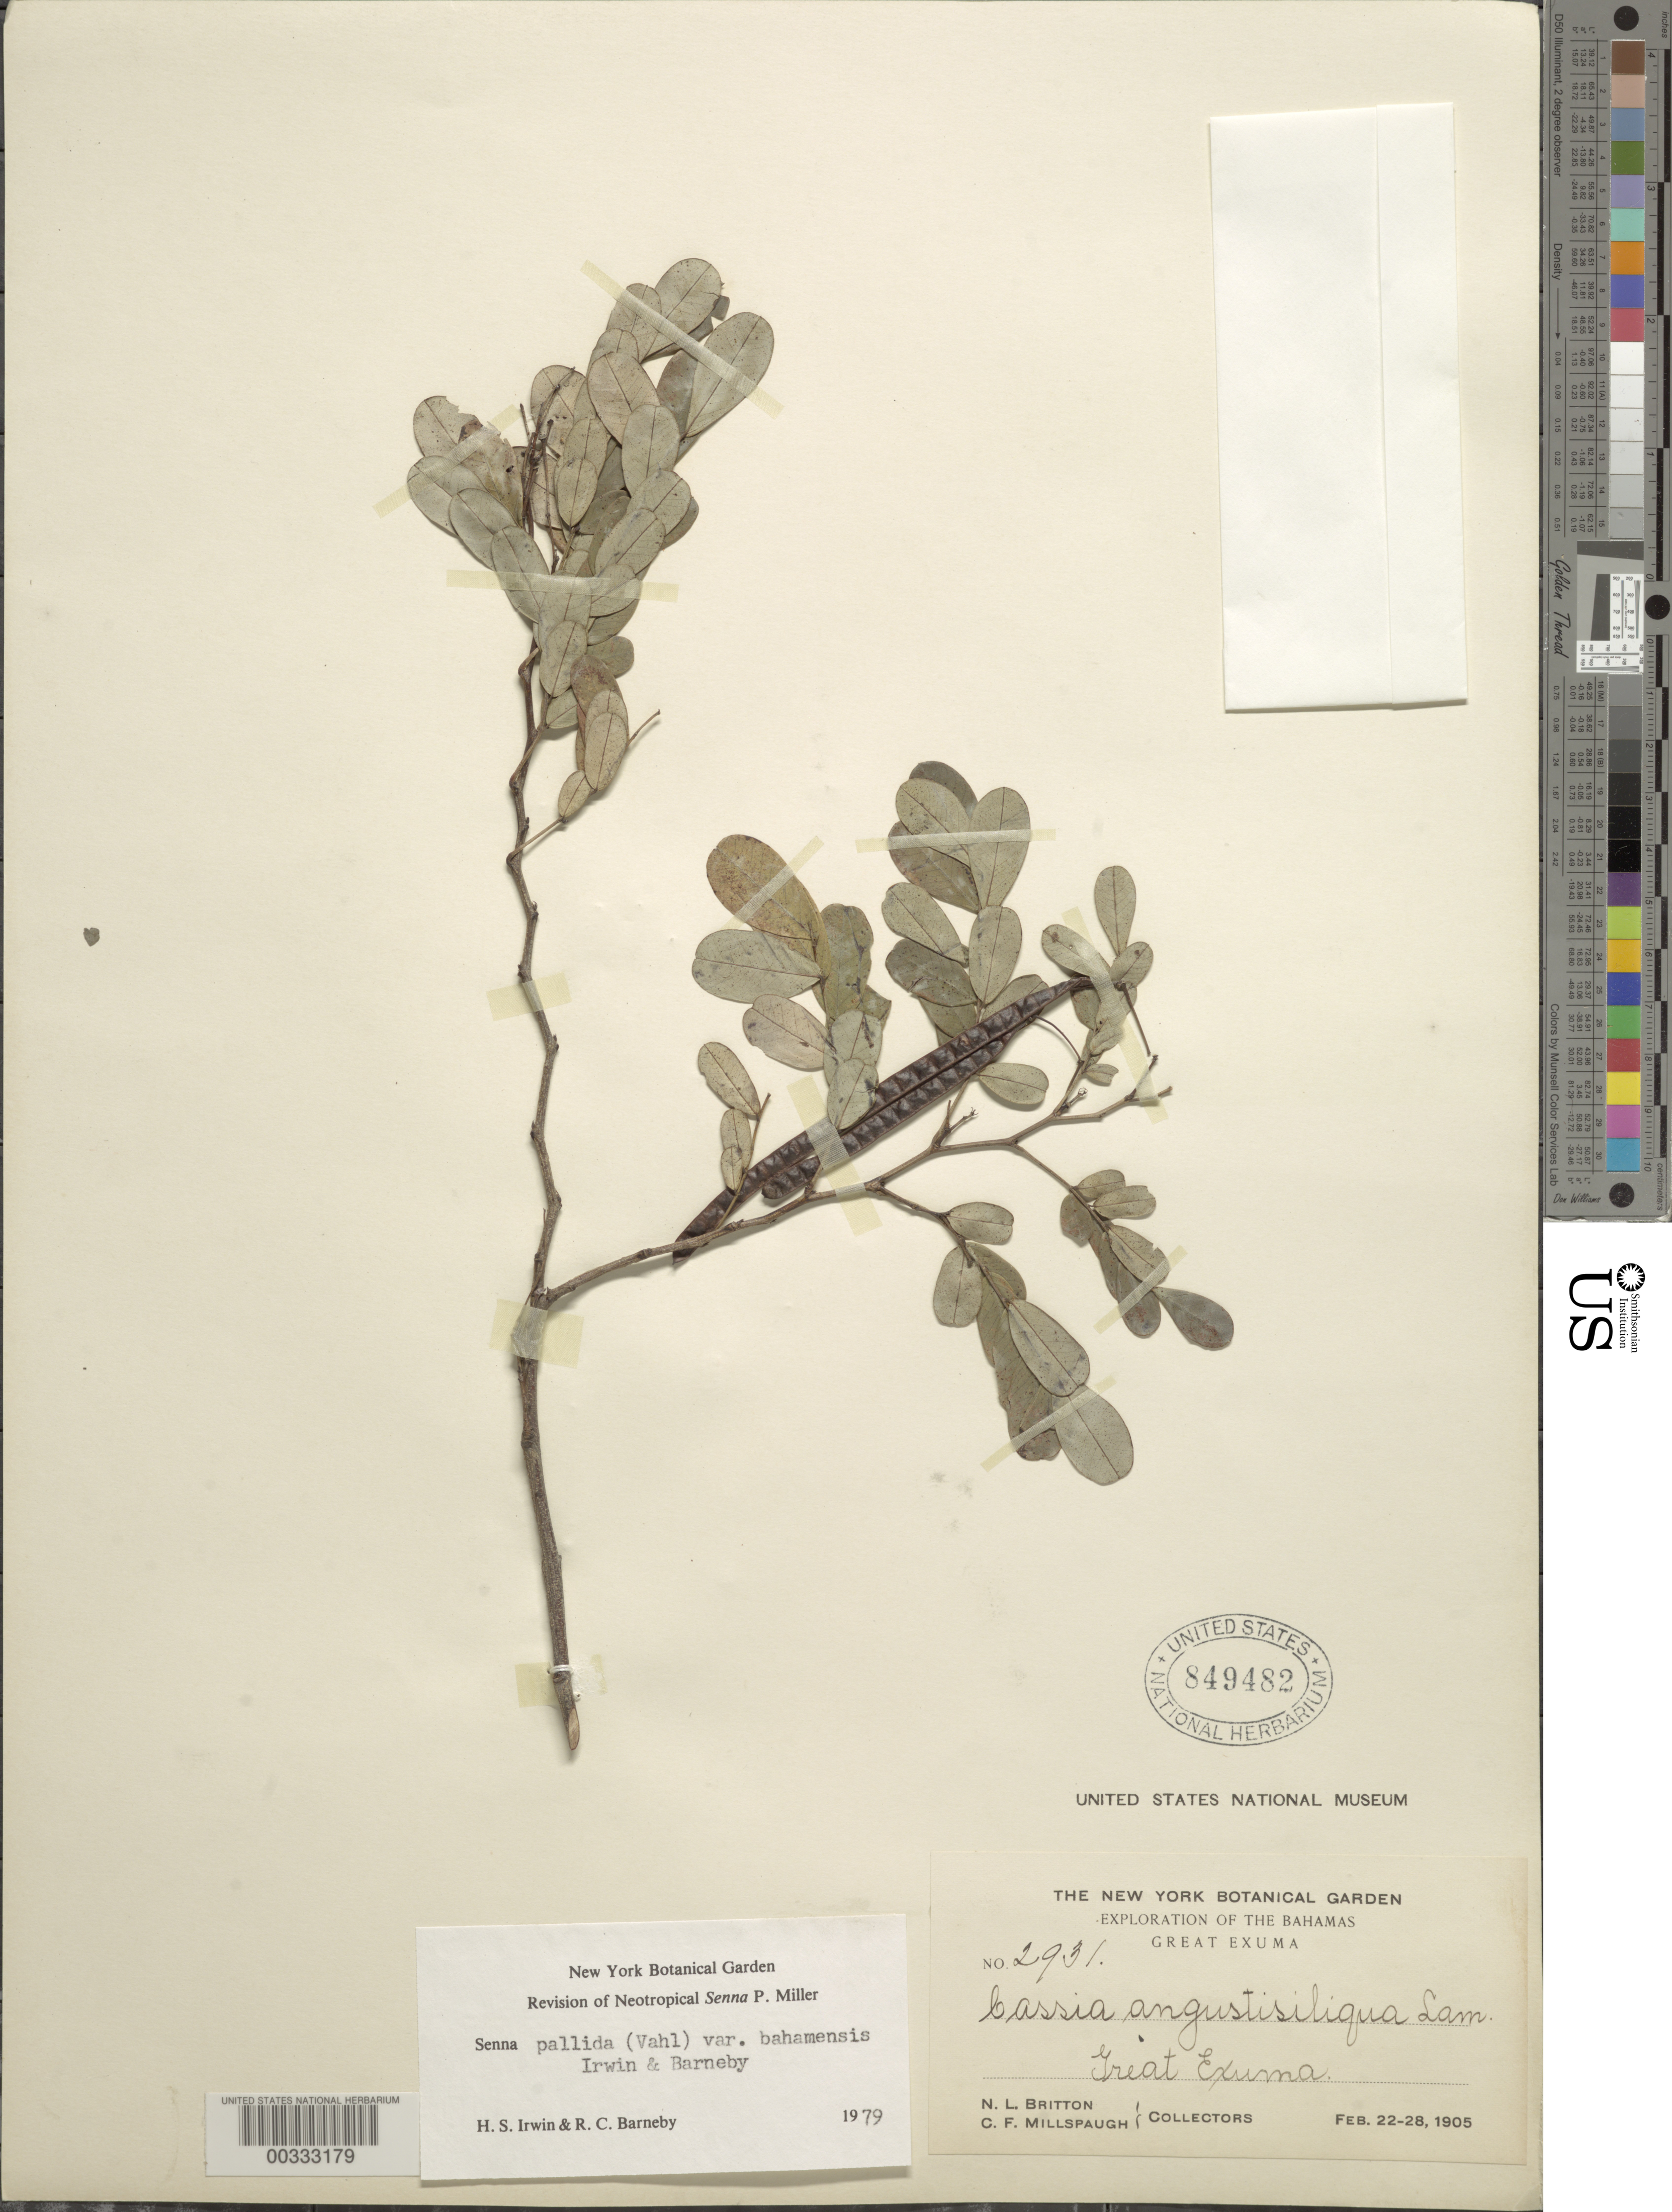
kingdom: Plantae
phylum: Tracheophyta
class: Magnoliopsida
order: Fabales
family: Fabaceae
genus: Senna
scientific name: Senna pallida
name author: (Vahl) H.S. Irwin & Barneby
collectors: N. Britton & C. F. Millspaugh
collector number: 2931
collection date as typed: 22 Feb 1905 to 28 Feb 1905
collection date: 1905-02-22/1905-02-28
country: Bahamas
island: Great Exuma Island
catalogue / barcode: US 849482